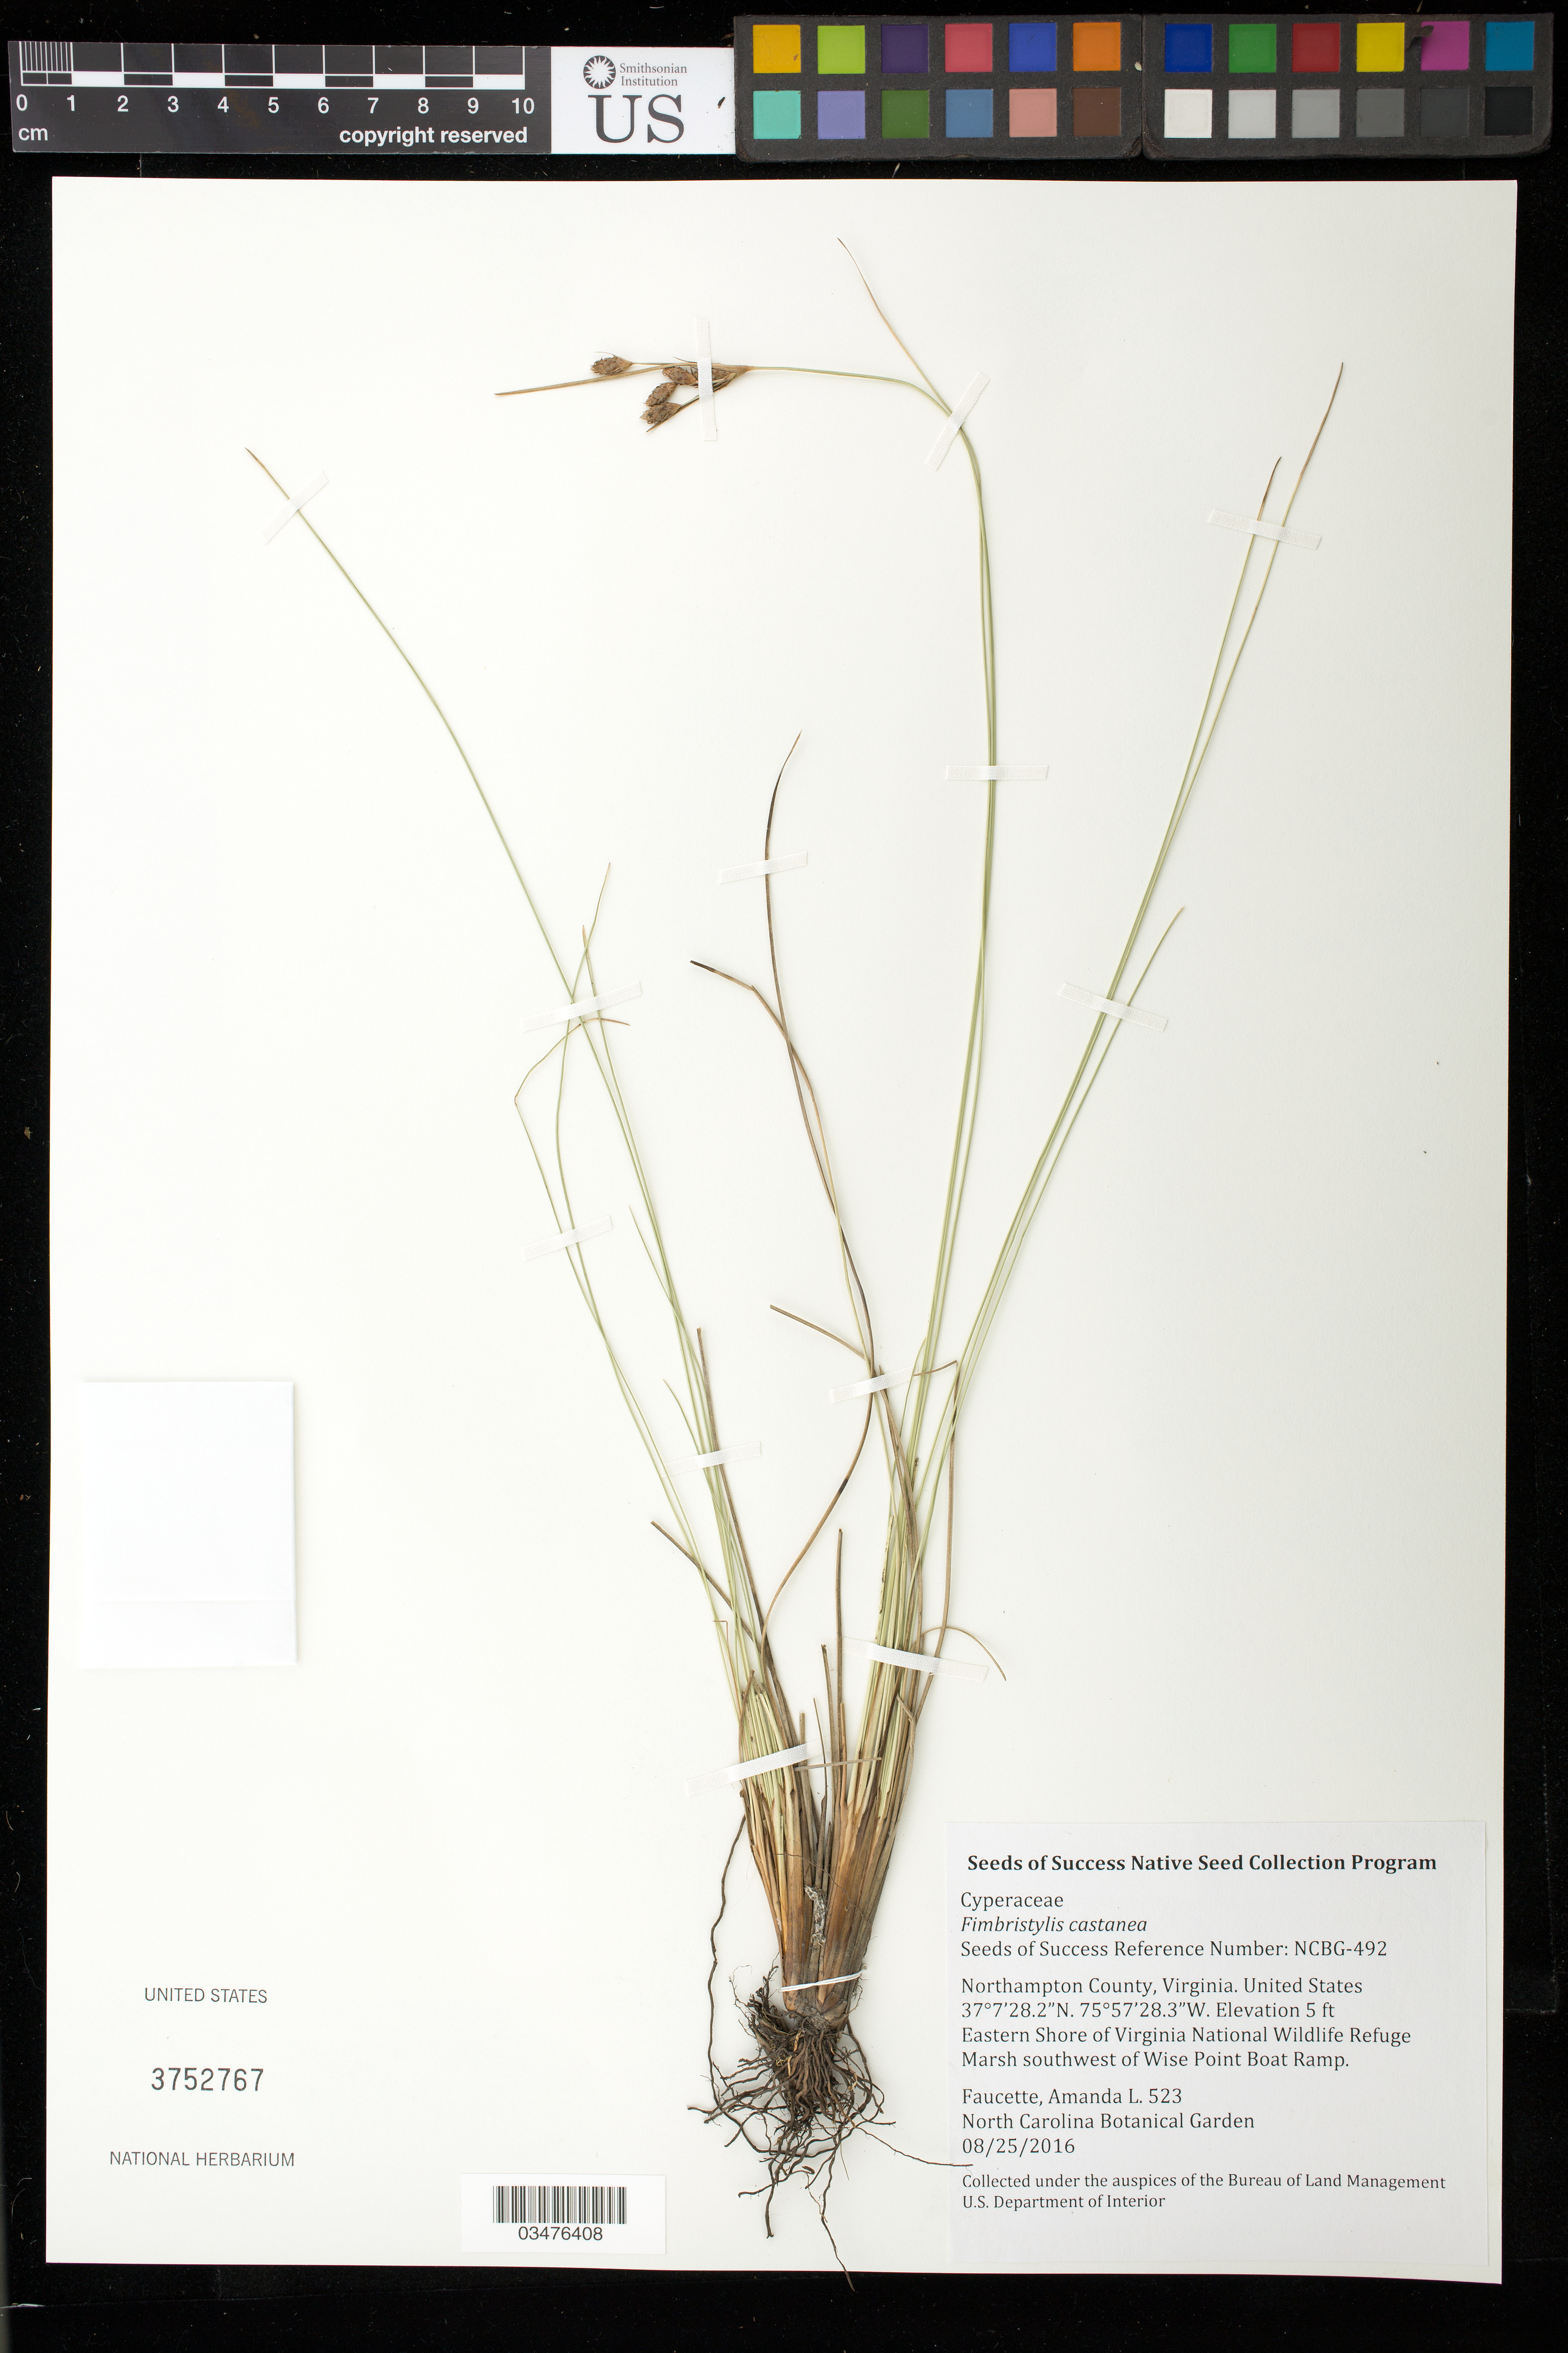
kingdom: Plantae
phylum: Tracheophyta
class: Liliopsida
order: Poales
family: Cyperaceae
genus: Fimbristylis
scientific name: Fimbristylis castanea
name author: (Michx.) Vahl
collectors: A. Faucette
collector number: NCBG-492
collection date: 2016-08-25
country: United States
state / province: Virginia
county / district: Northampton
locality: Eastern Shore of Virginia National Wildlife Refuge, Marsh SW of Wise Point Boat Ramp.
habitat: Tidal Salt Marsh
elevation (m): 2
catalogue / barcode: US 3752767